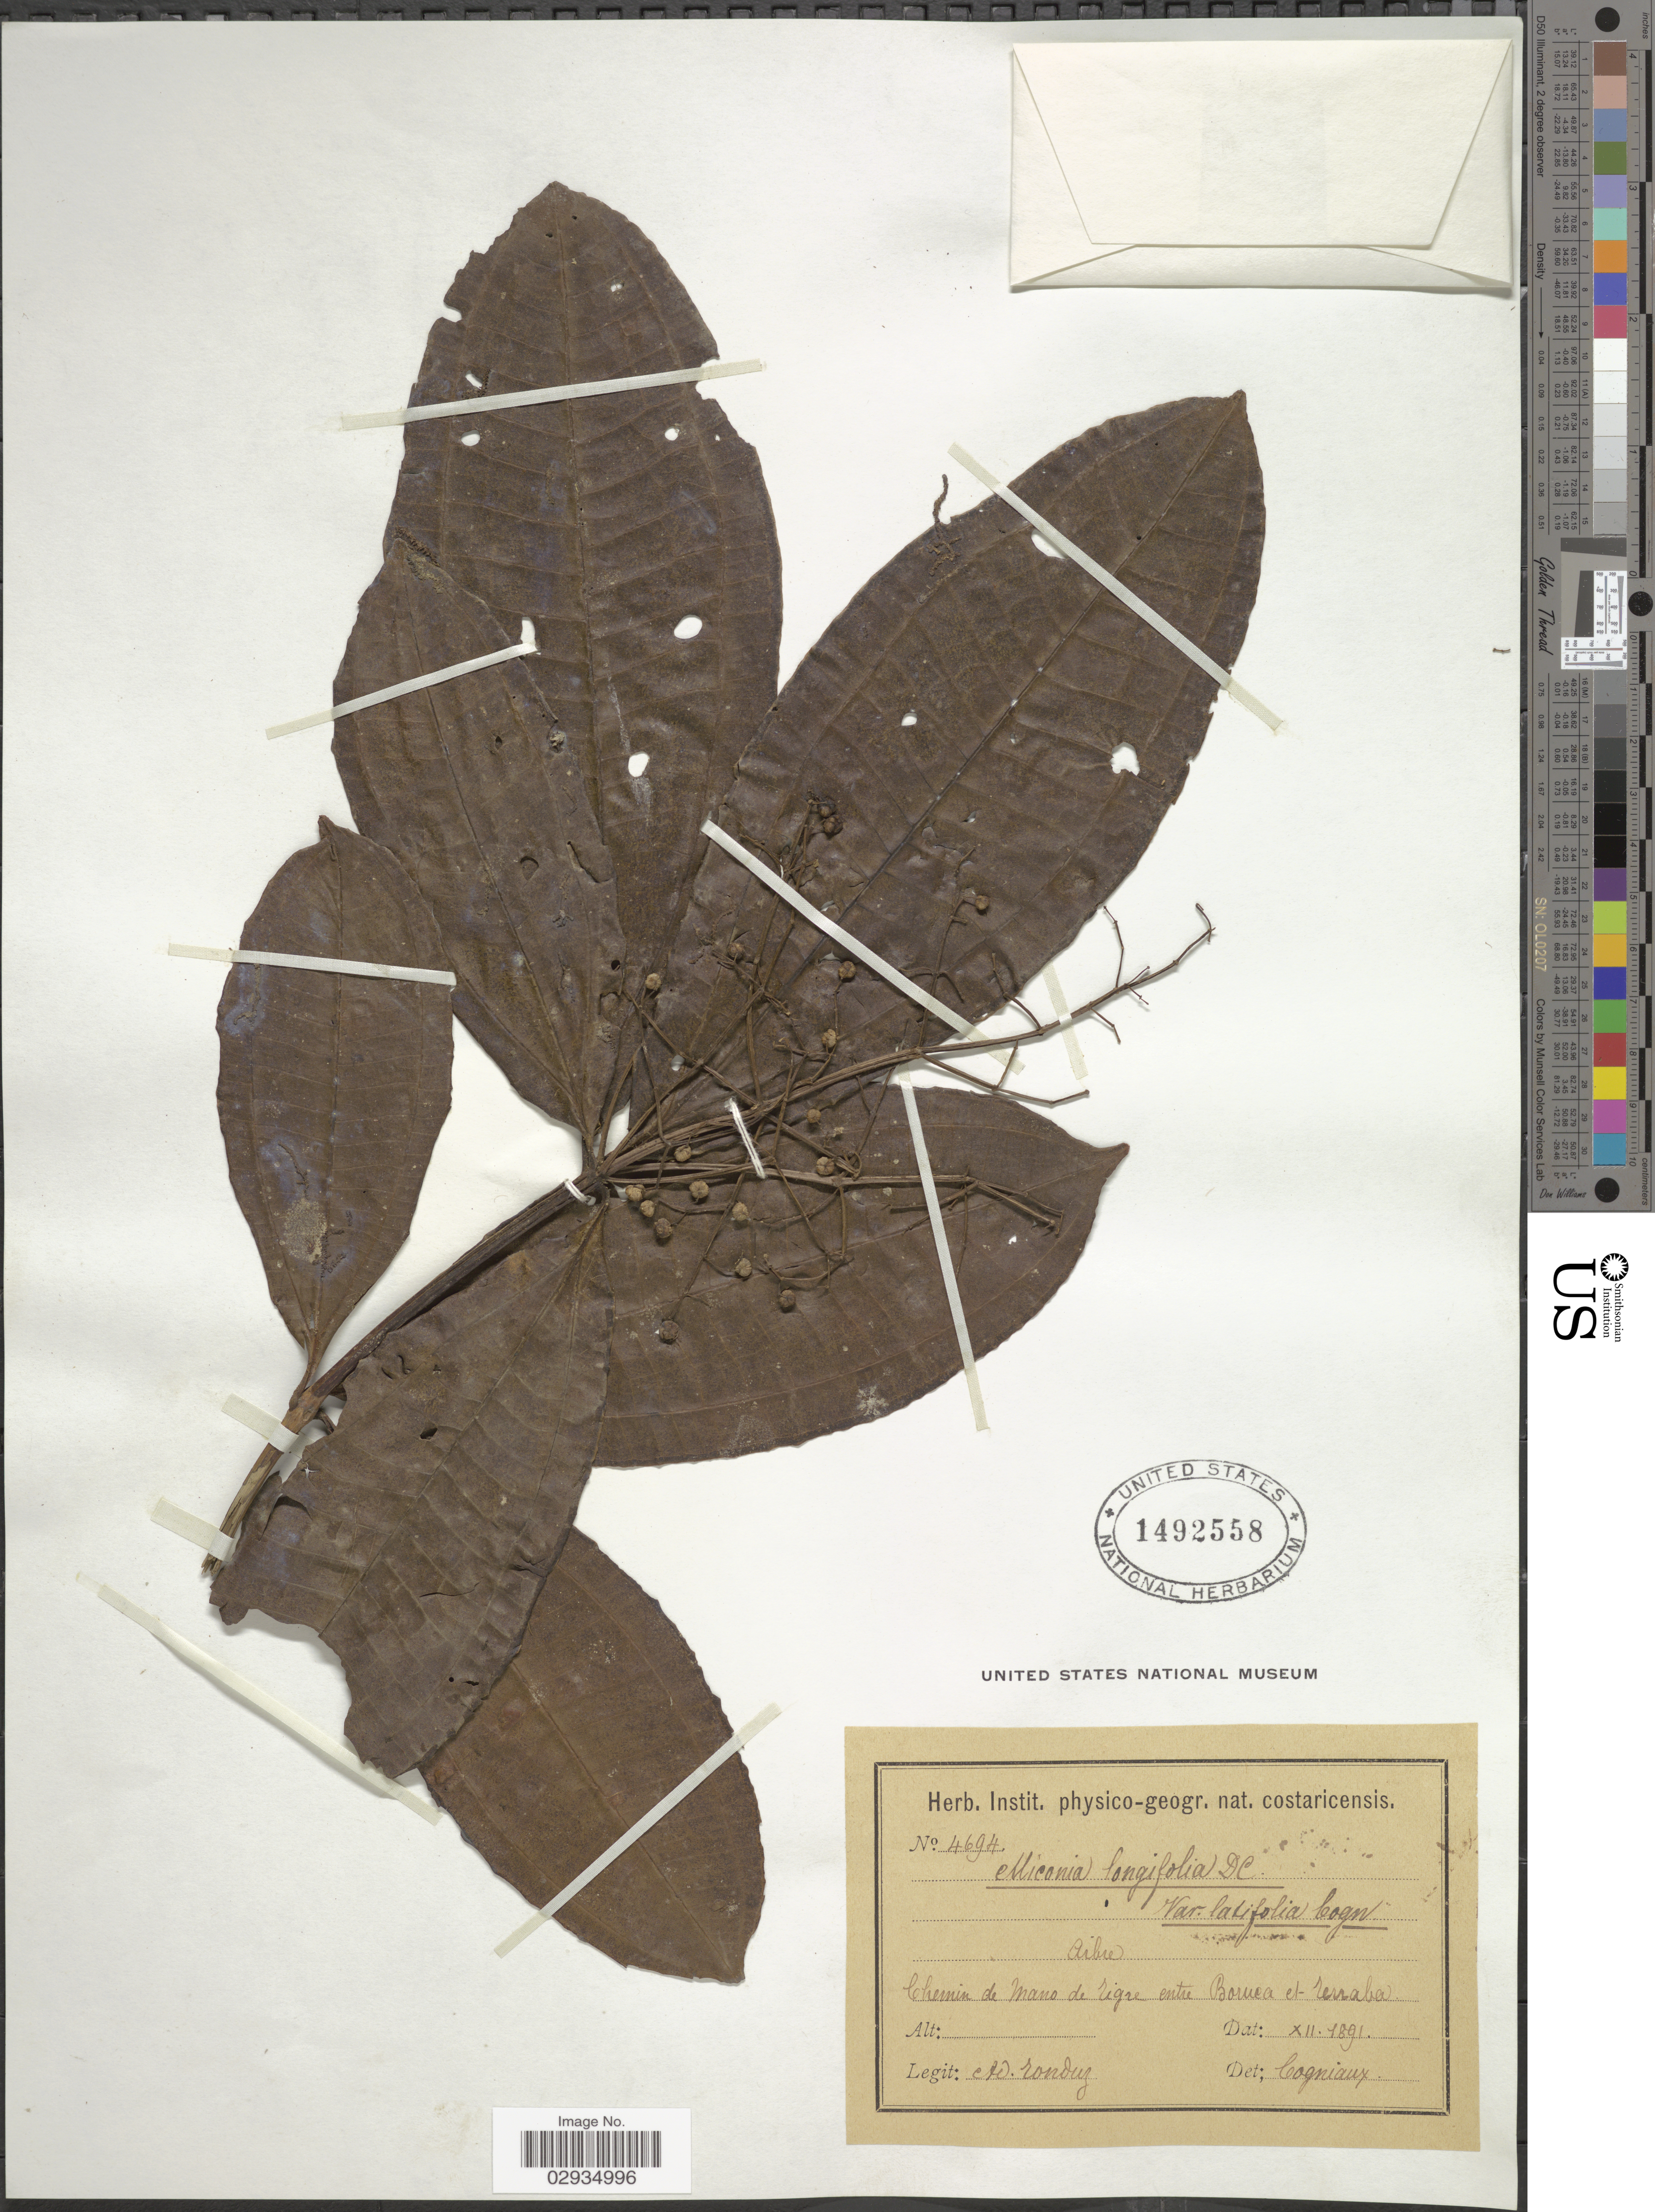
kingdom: Plantae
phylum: Tracheophyta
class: Magnoliopsida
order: Myrtales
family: Melastomataceae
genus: Miconia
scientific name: Miconia longifolia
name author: (Aubl.) DC.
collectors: A. Tonduz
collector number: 4694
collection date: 1891-12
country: Panama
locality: Chemin de Mano de Tigre entre Bornea et Terraba.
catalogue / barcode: US 1492558